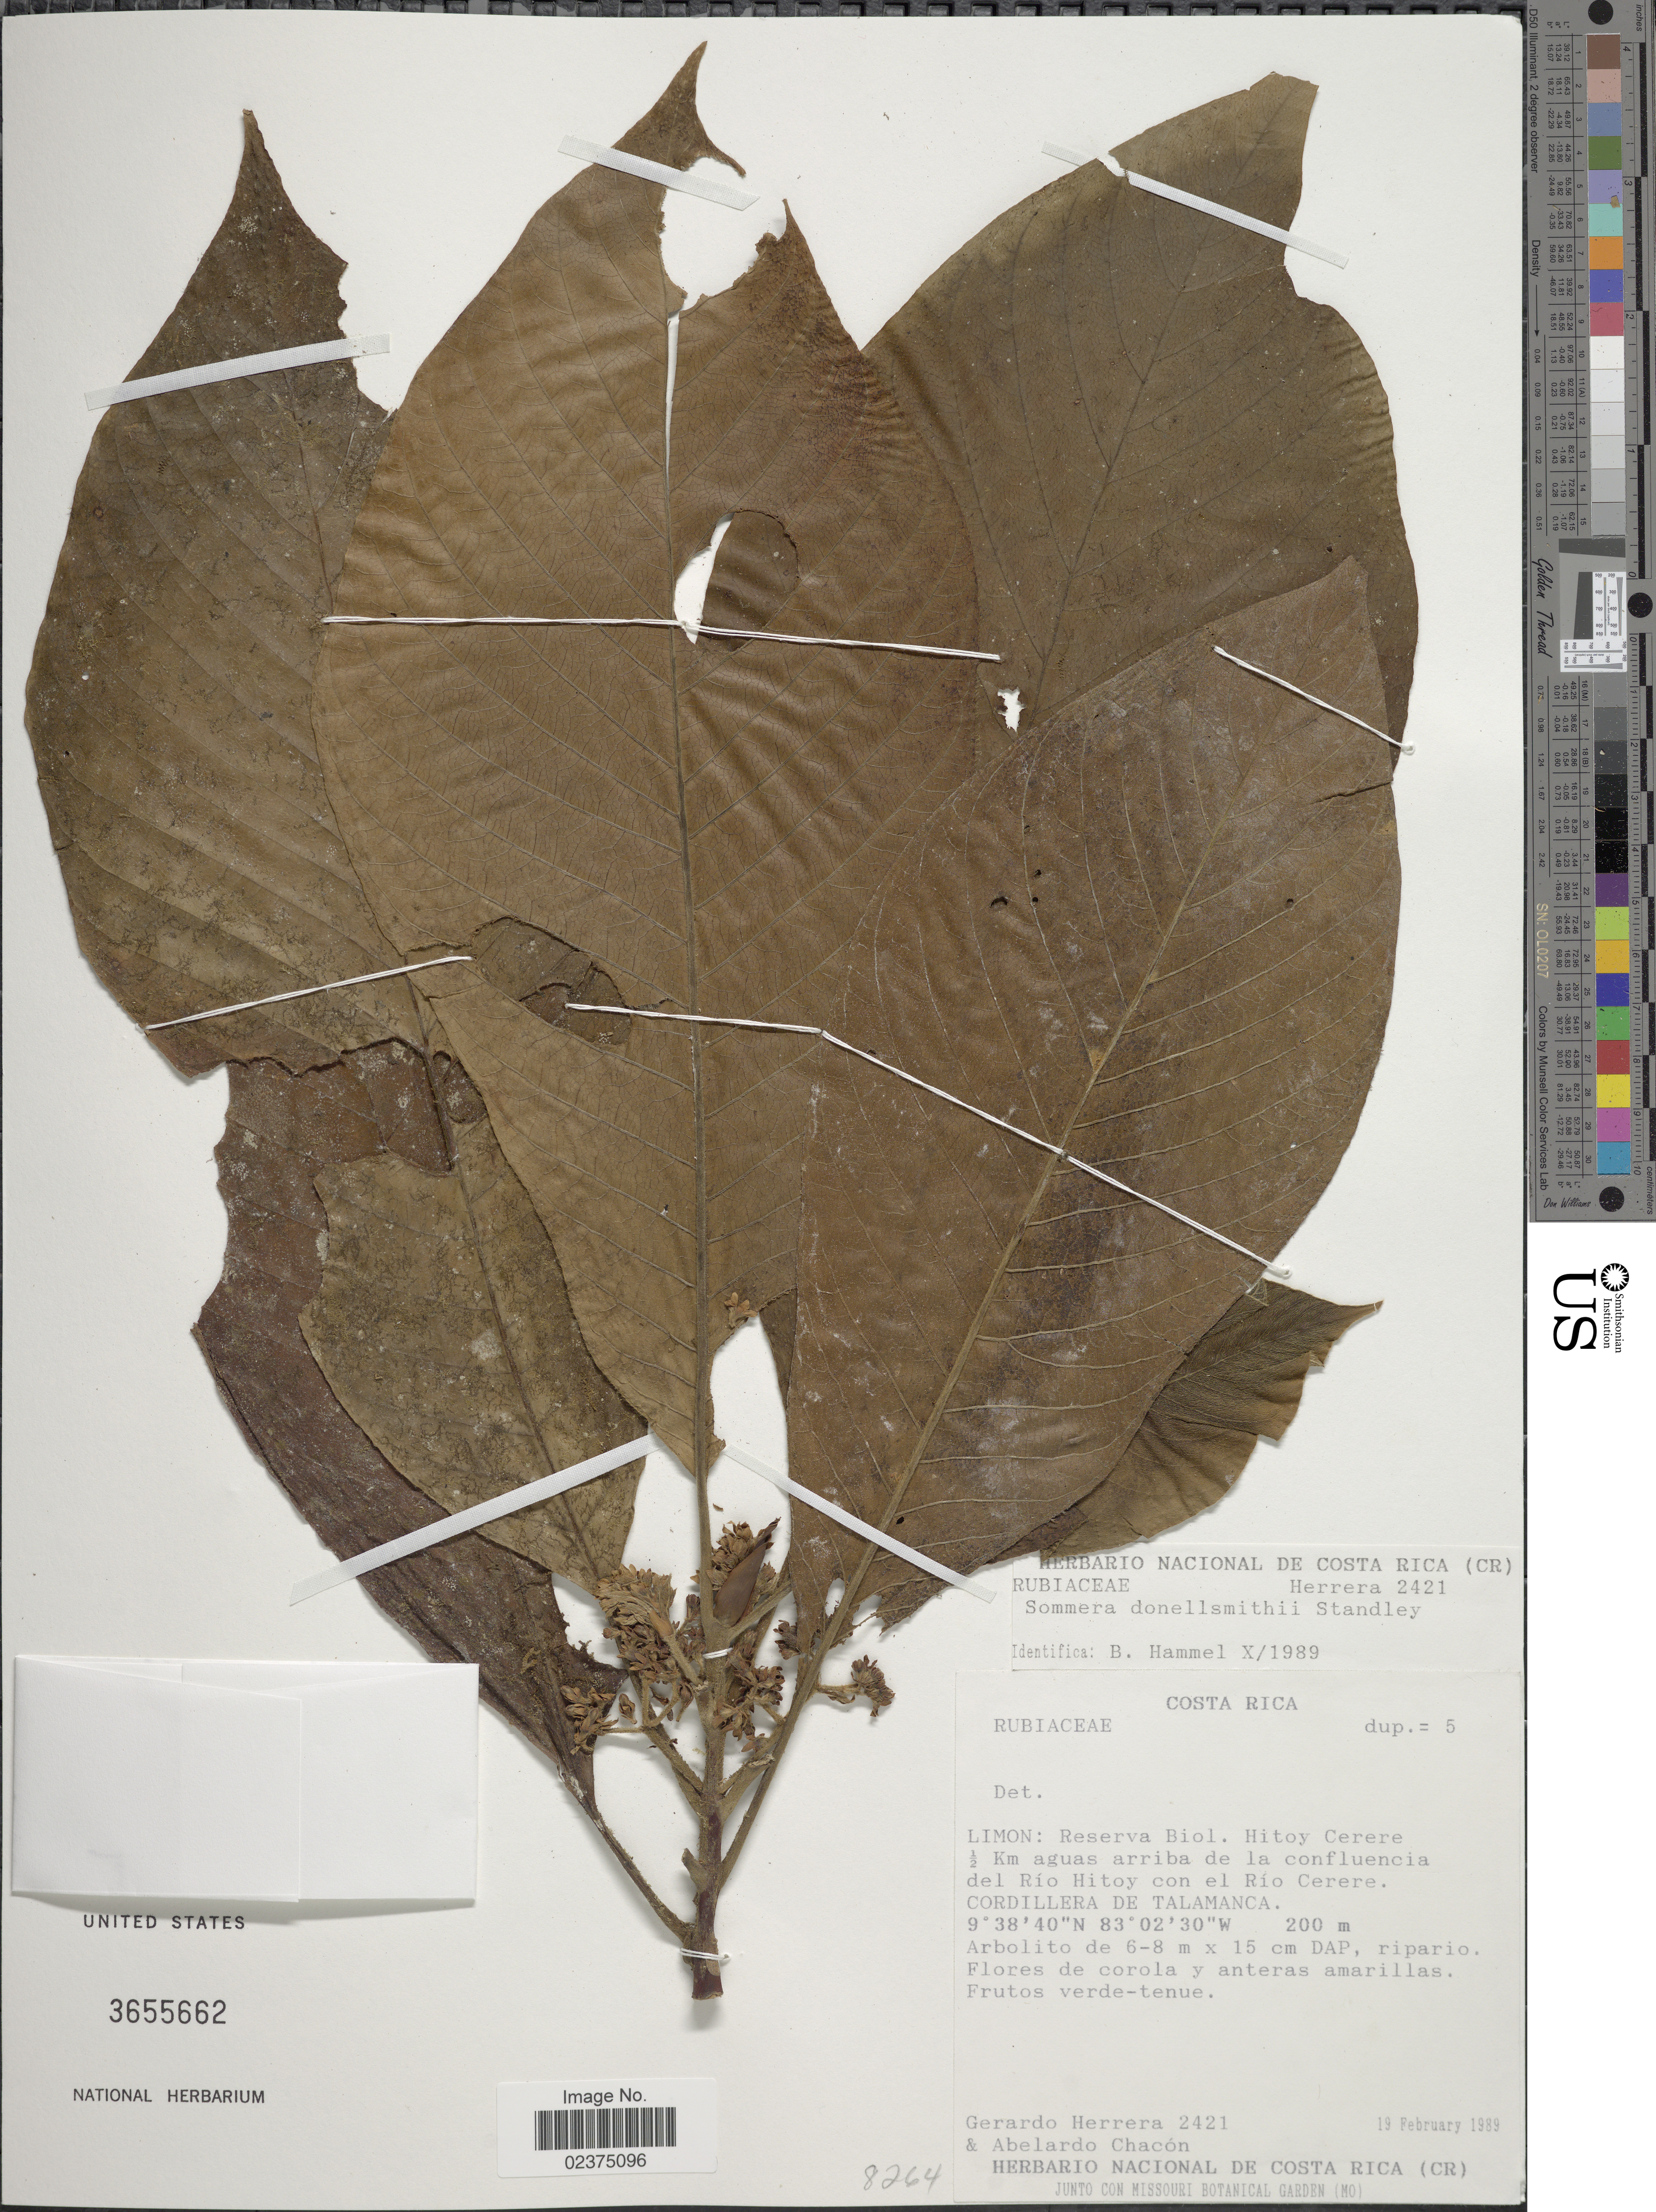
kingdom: Plantae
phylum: Tracheophyta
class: Magnoliopsida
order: Gentianales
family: Rubiaceae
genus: Sommera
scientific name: Sommera donnell-smithii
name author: Standl.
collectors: G. Herrera & A. Chacon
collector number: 2421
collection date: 1989-02-19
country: Costa Rica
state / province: Limón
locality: Reserva Biol. Hitoy Cerere, 1/2 km aguas arriba de la confluencia del Rio Hitoy con el Rio Cerere, Cordillera De Talamanca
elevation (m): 200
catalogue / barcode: US 3655662